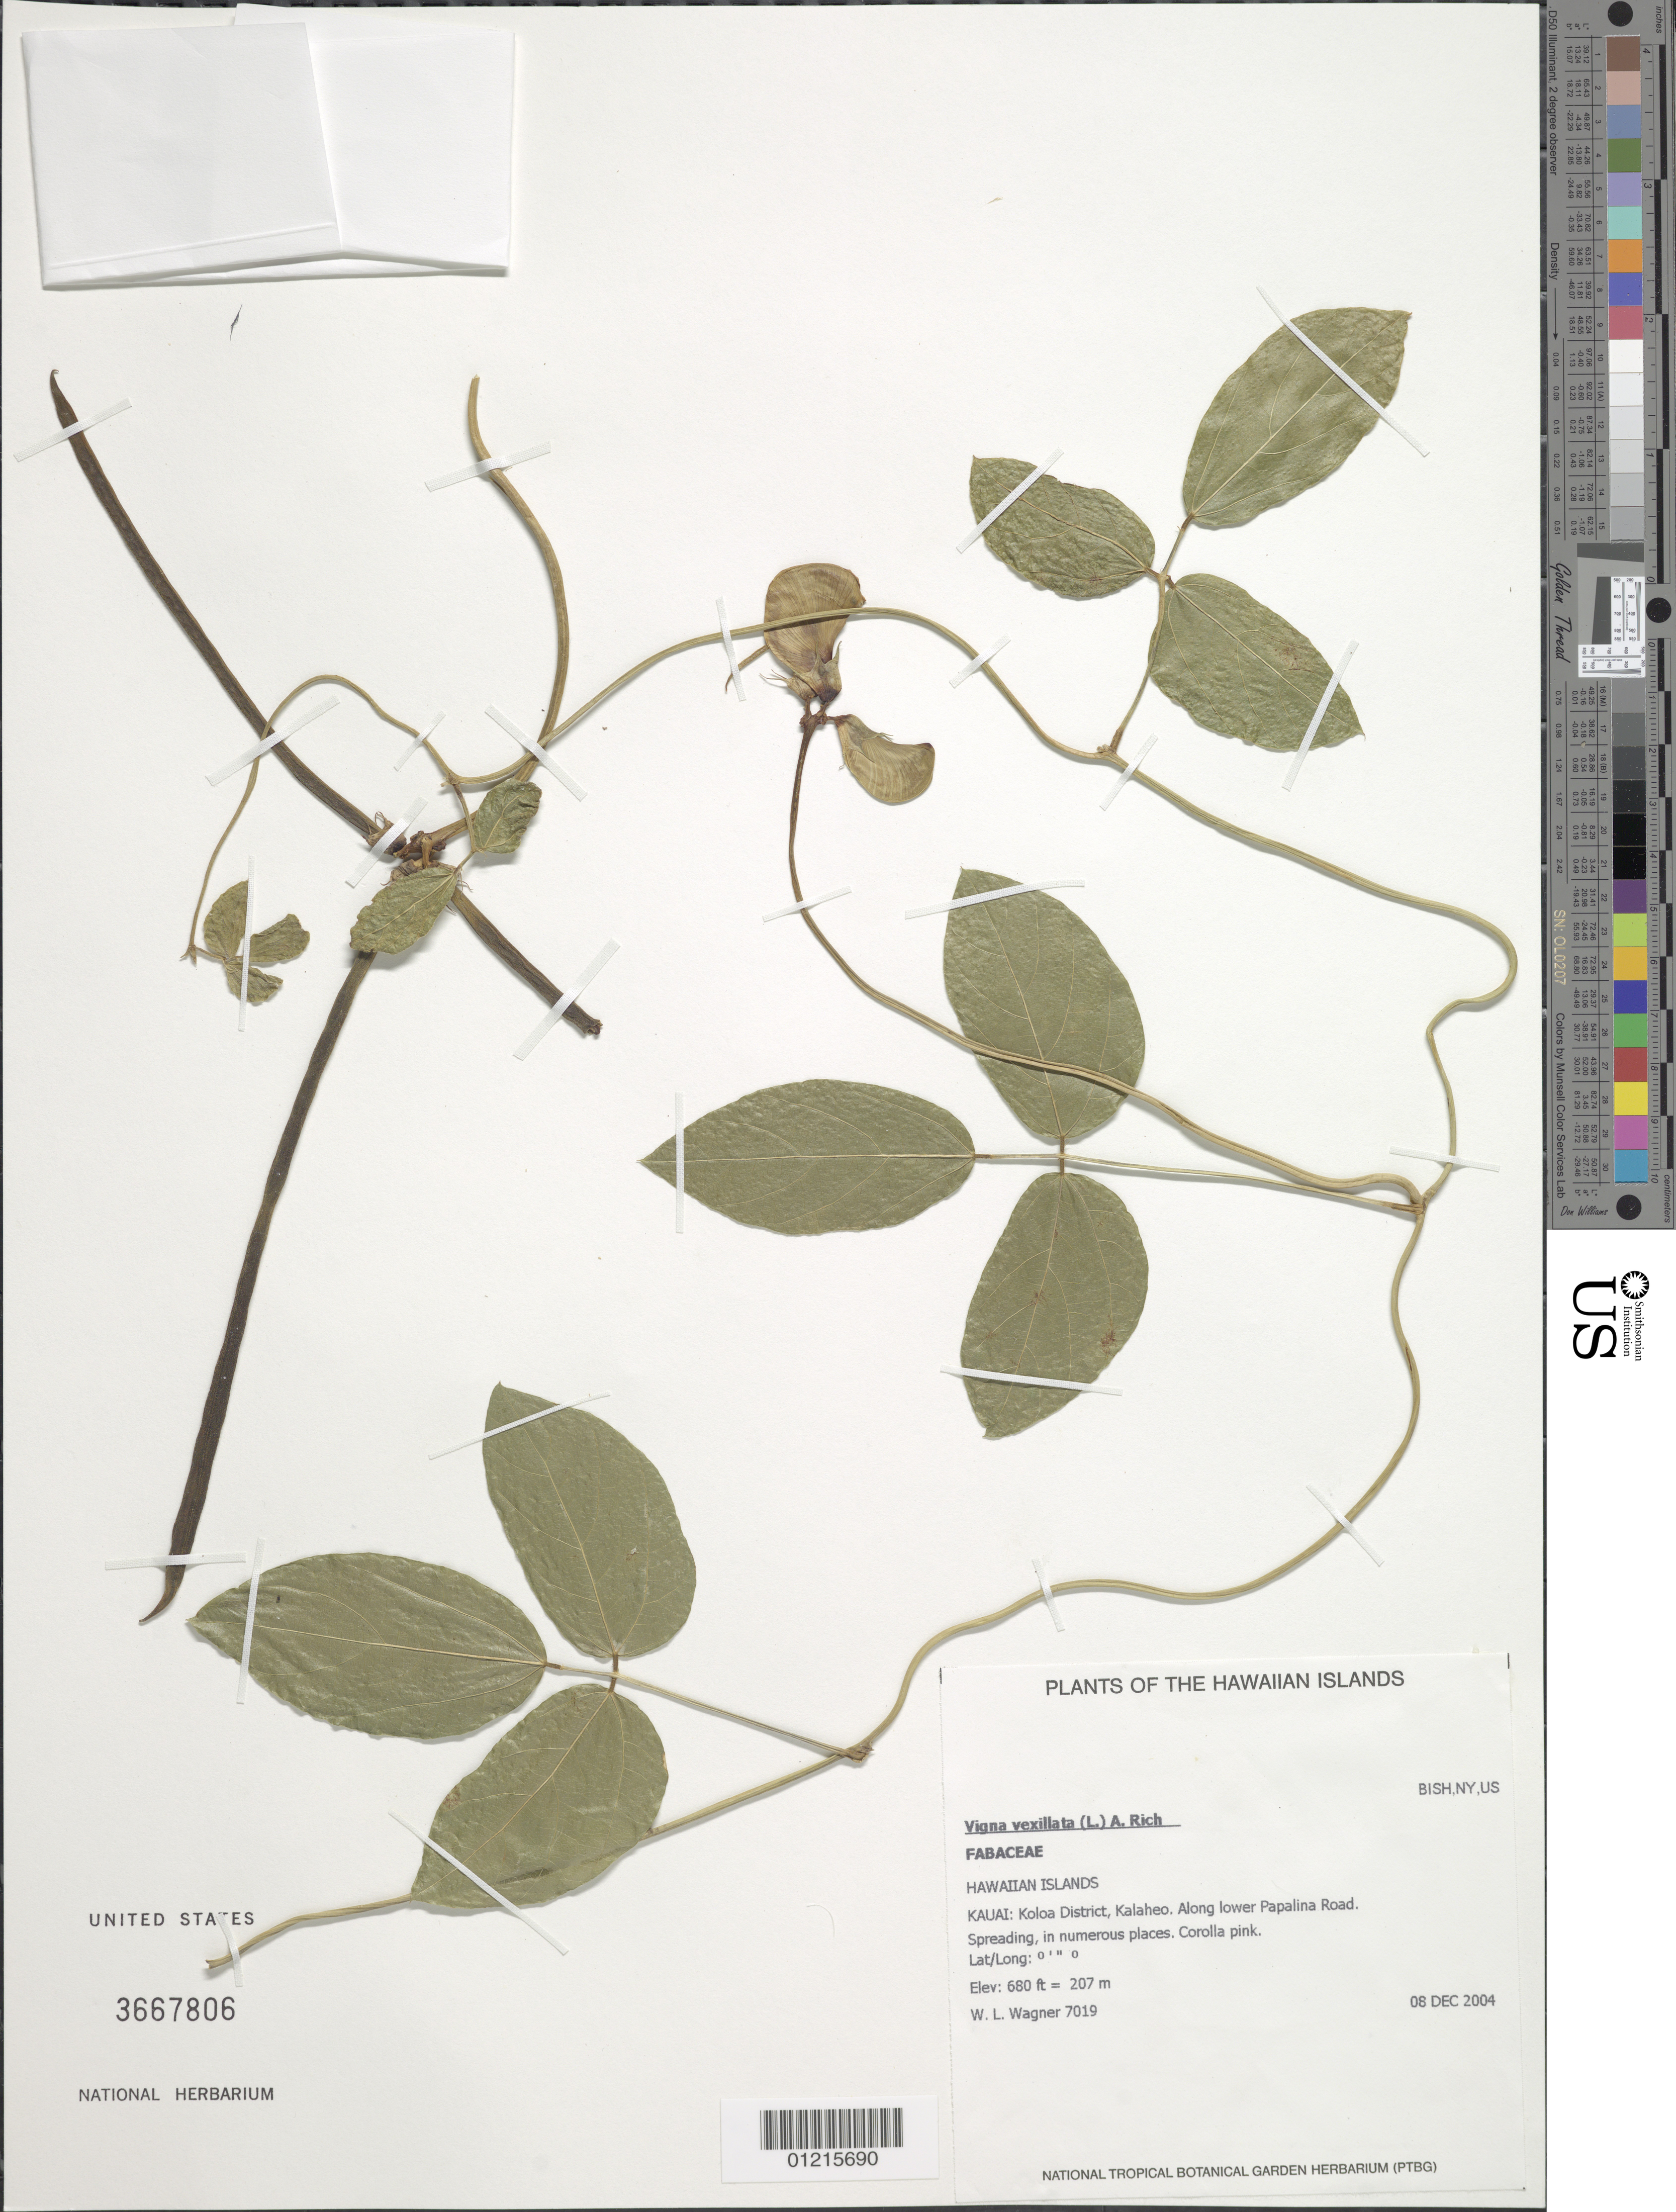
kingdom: Plantae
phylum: Tracheophyta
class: Magnoliopsida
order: Fabales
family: Fabaceae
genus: Vigna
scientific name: Vigna vexillata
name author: (L.) A. Rich.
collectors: W. L. Wagner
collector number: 7019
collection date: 2004-12-08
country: United States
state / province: Hawaii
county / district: Kauai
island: Kaua'i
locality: Kalaheo, along lower Papalina Road.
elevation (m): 207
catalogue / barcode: US 3667806